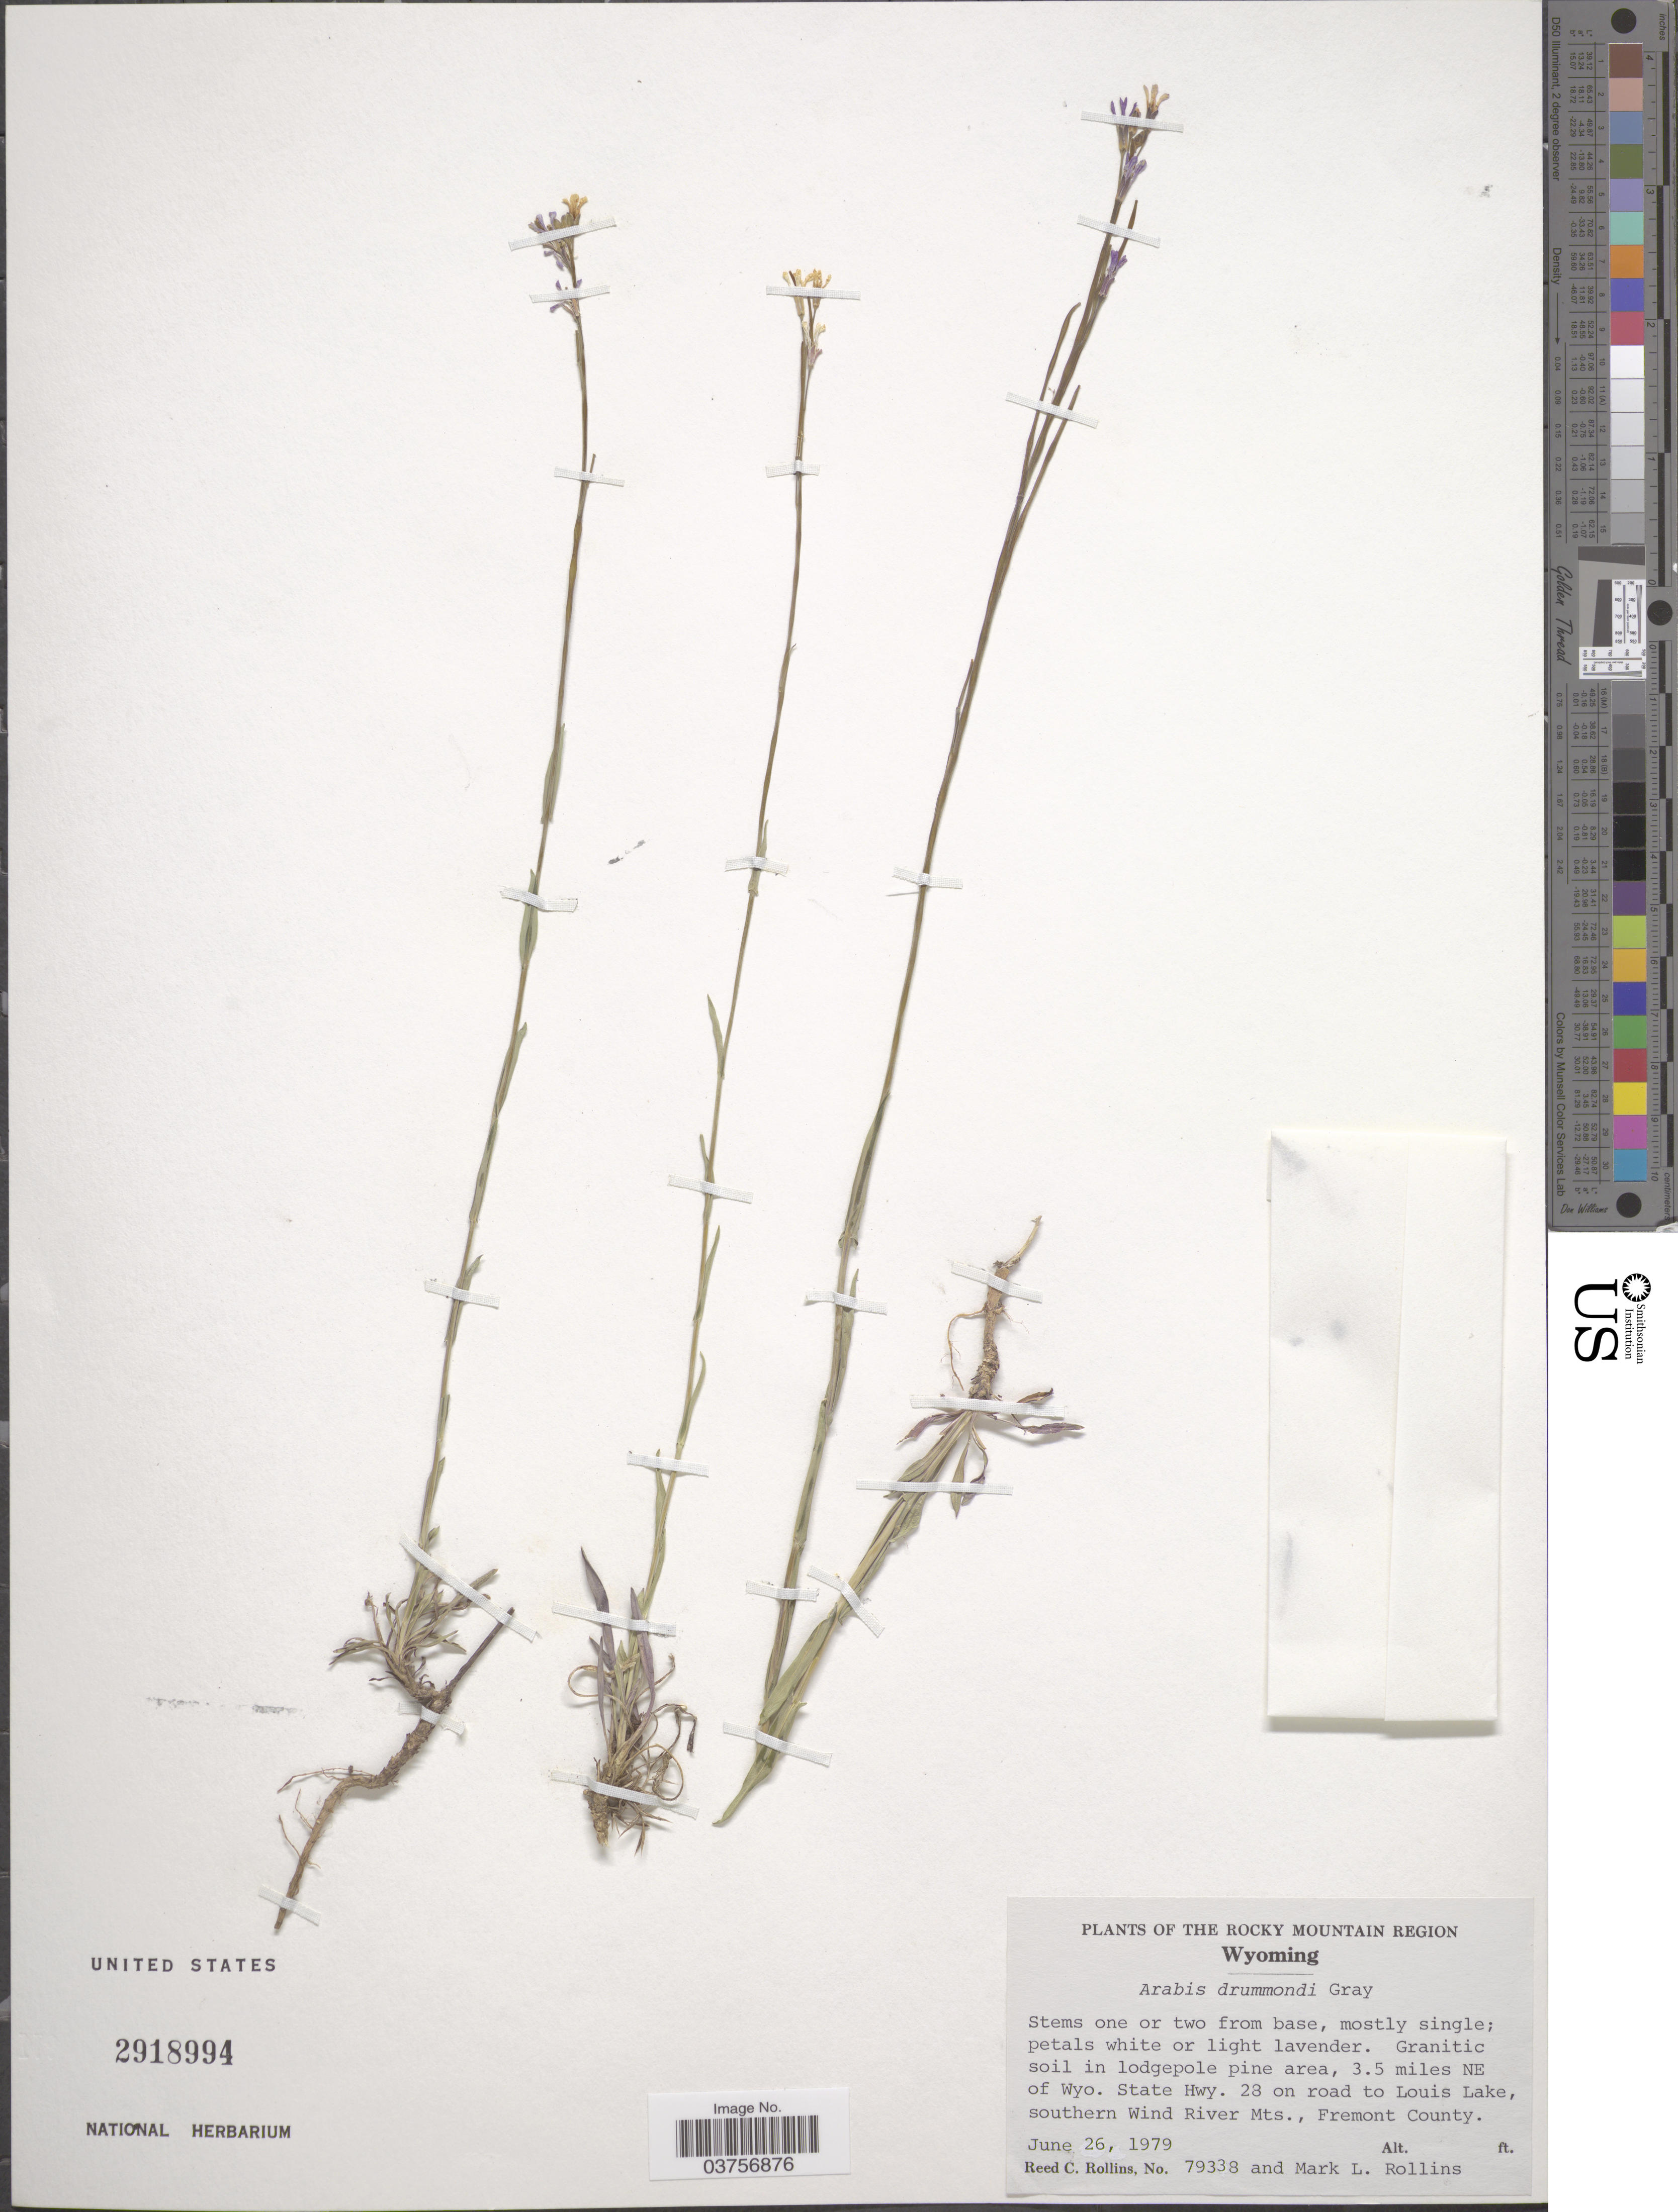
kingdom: Plantae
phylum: Tracheophyta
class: Magnoliopsida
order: Brassicales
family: Brassicaceae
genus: Arabis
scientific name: Arabis drummondii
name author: A. Gray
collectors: R. C. Rollins & M. Rollins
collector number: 79338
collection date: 1979-06-26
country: United States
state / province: Wyoming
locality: The Rocky Mountain Region. Granitic soil in lodgepole pine area, 3.5 miles NE of Wyo. State Hwy. 23 on road to Louis Lake, southern Wind River Mts., Fremont County.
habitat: granitic soil in lodgepole pine area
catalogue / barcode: US 2918994